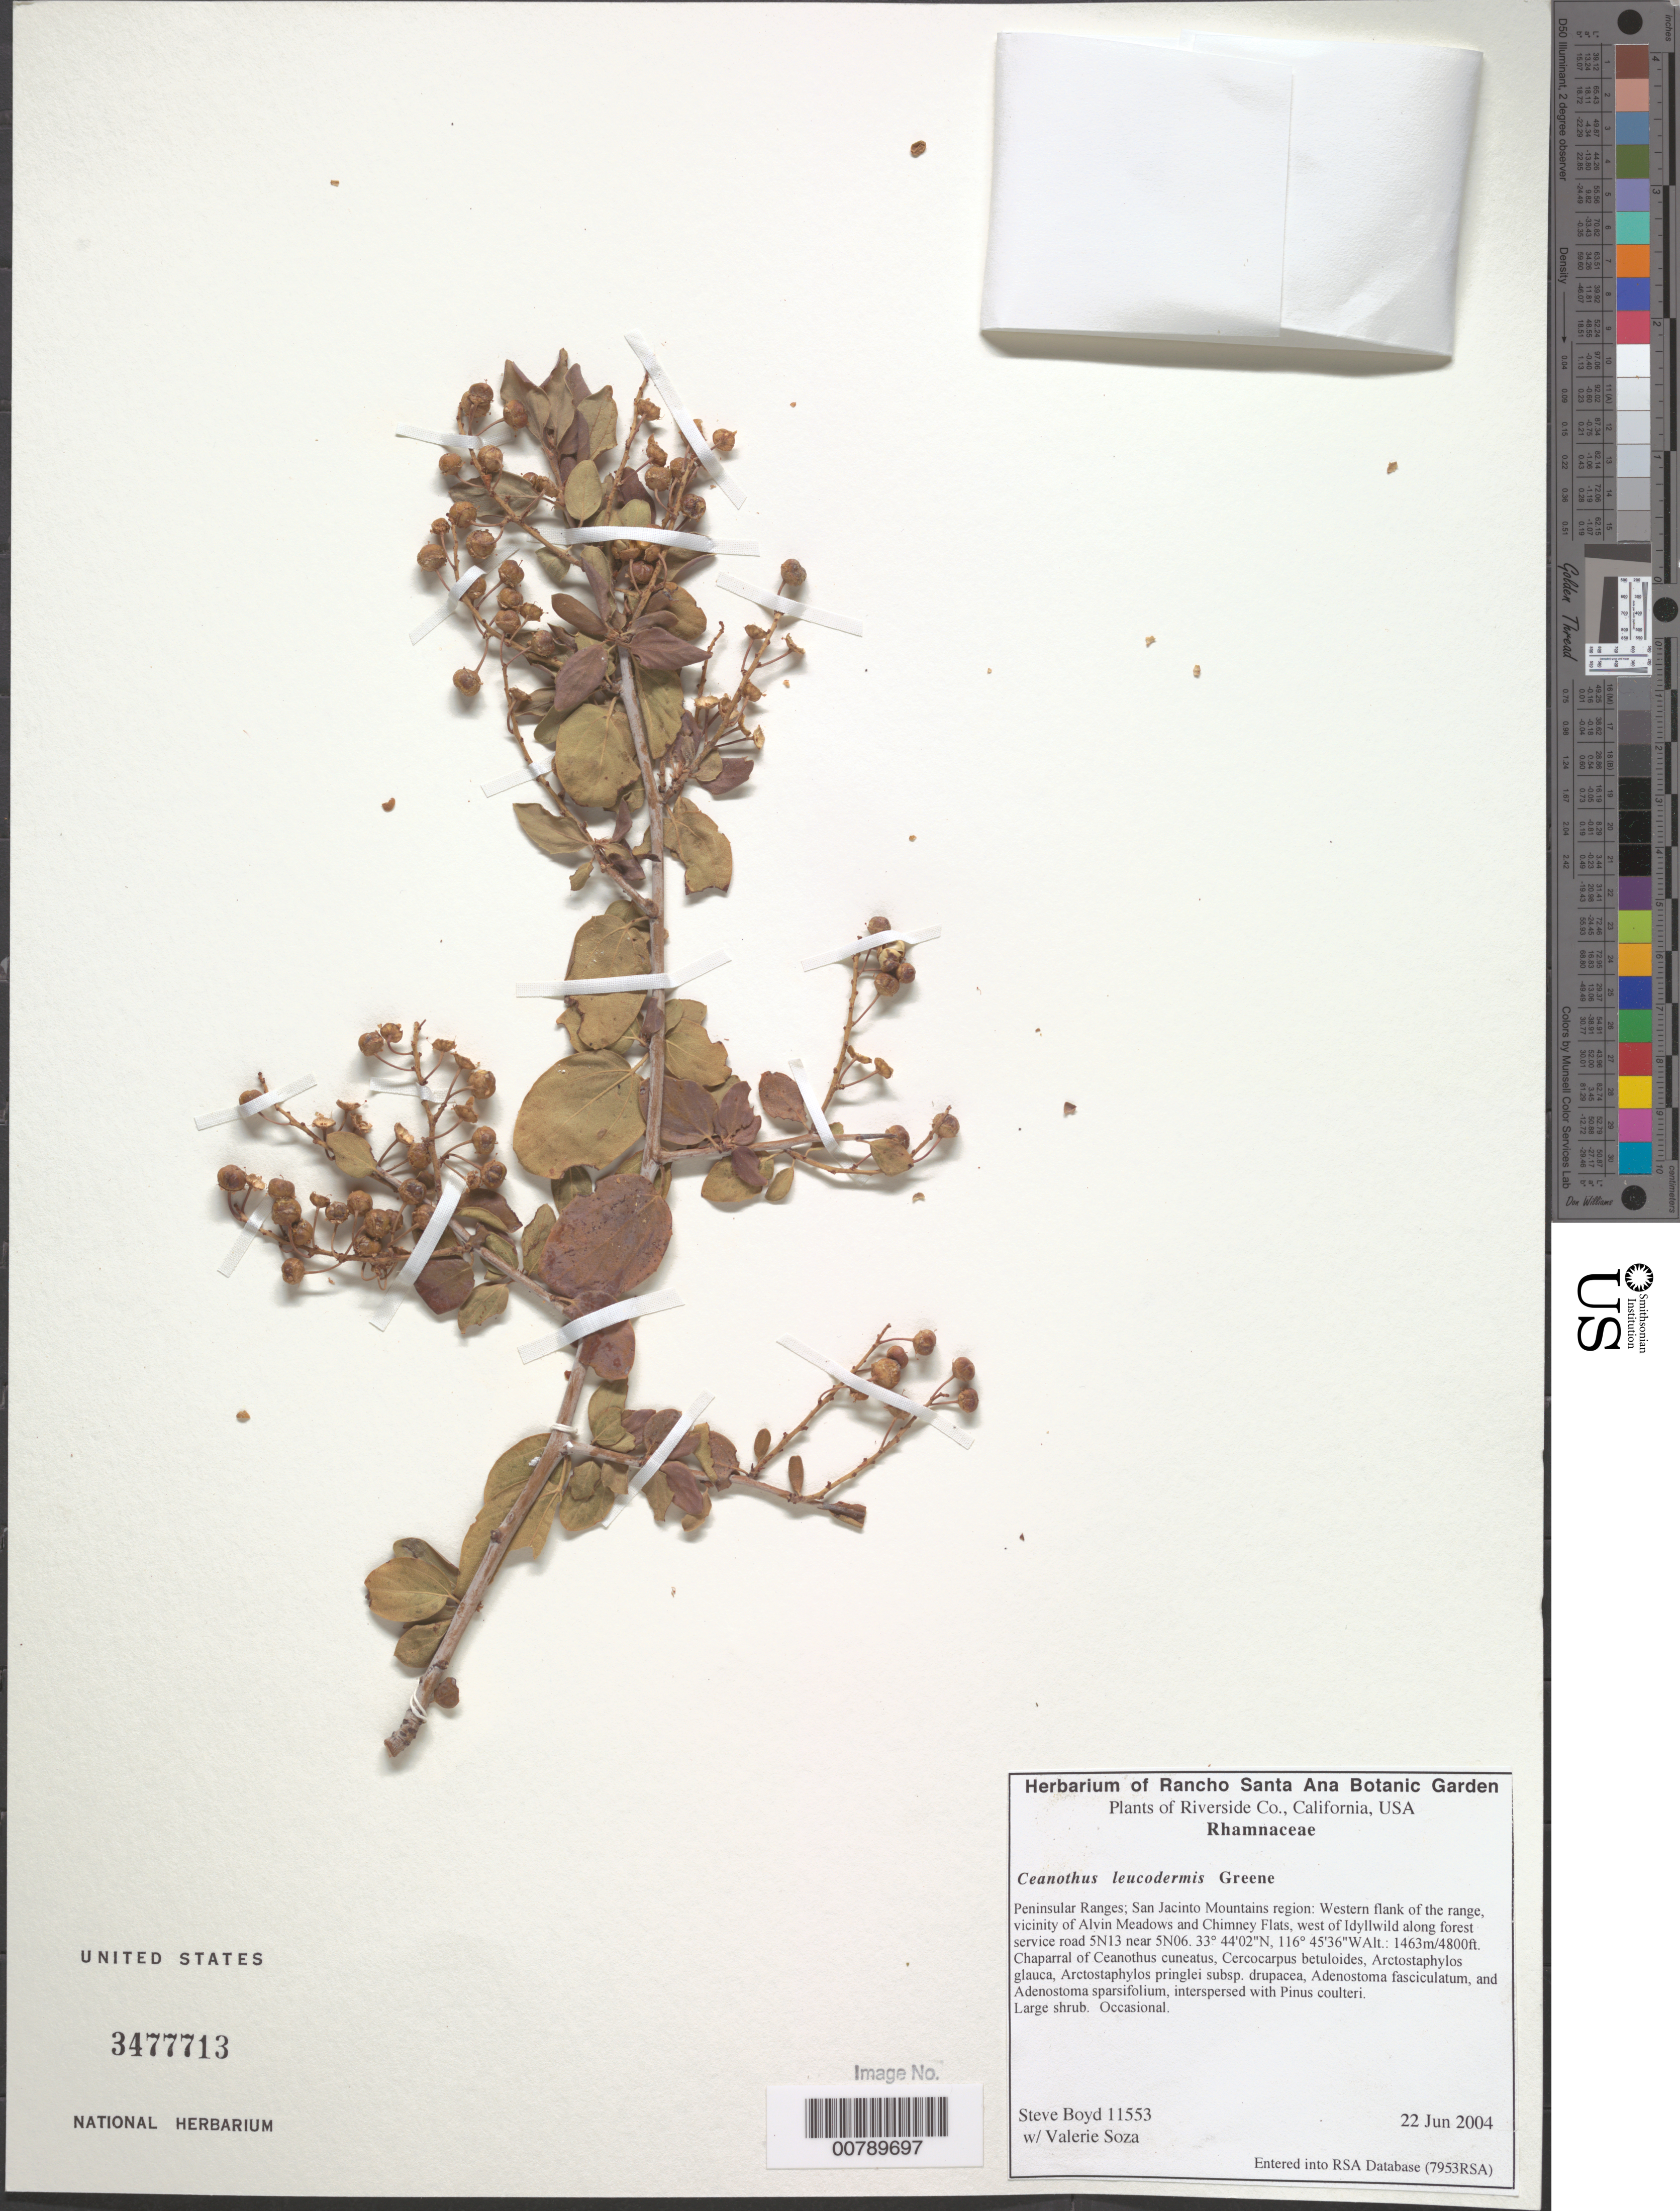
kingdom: Plantae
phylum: Tracheophyta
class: Magnoliopsida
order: Rosales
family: Rhamnaceae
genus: Ceanothus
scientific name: Ceanothus leucodermis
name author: Greene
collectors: S. Boyd & V. Soza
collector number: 11553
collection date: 2004-06-22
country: United States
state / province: California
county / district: Riverside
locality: Riverside Co., Peninsular Ranges; San Jacinto Mountains region: Western flank of the range, vicinity of Alvin Meadows and Chimney Flats, west of Idyllwild along forest service road 5N13 near 5N06.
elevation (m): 1463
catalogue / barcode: US 3477713